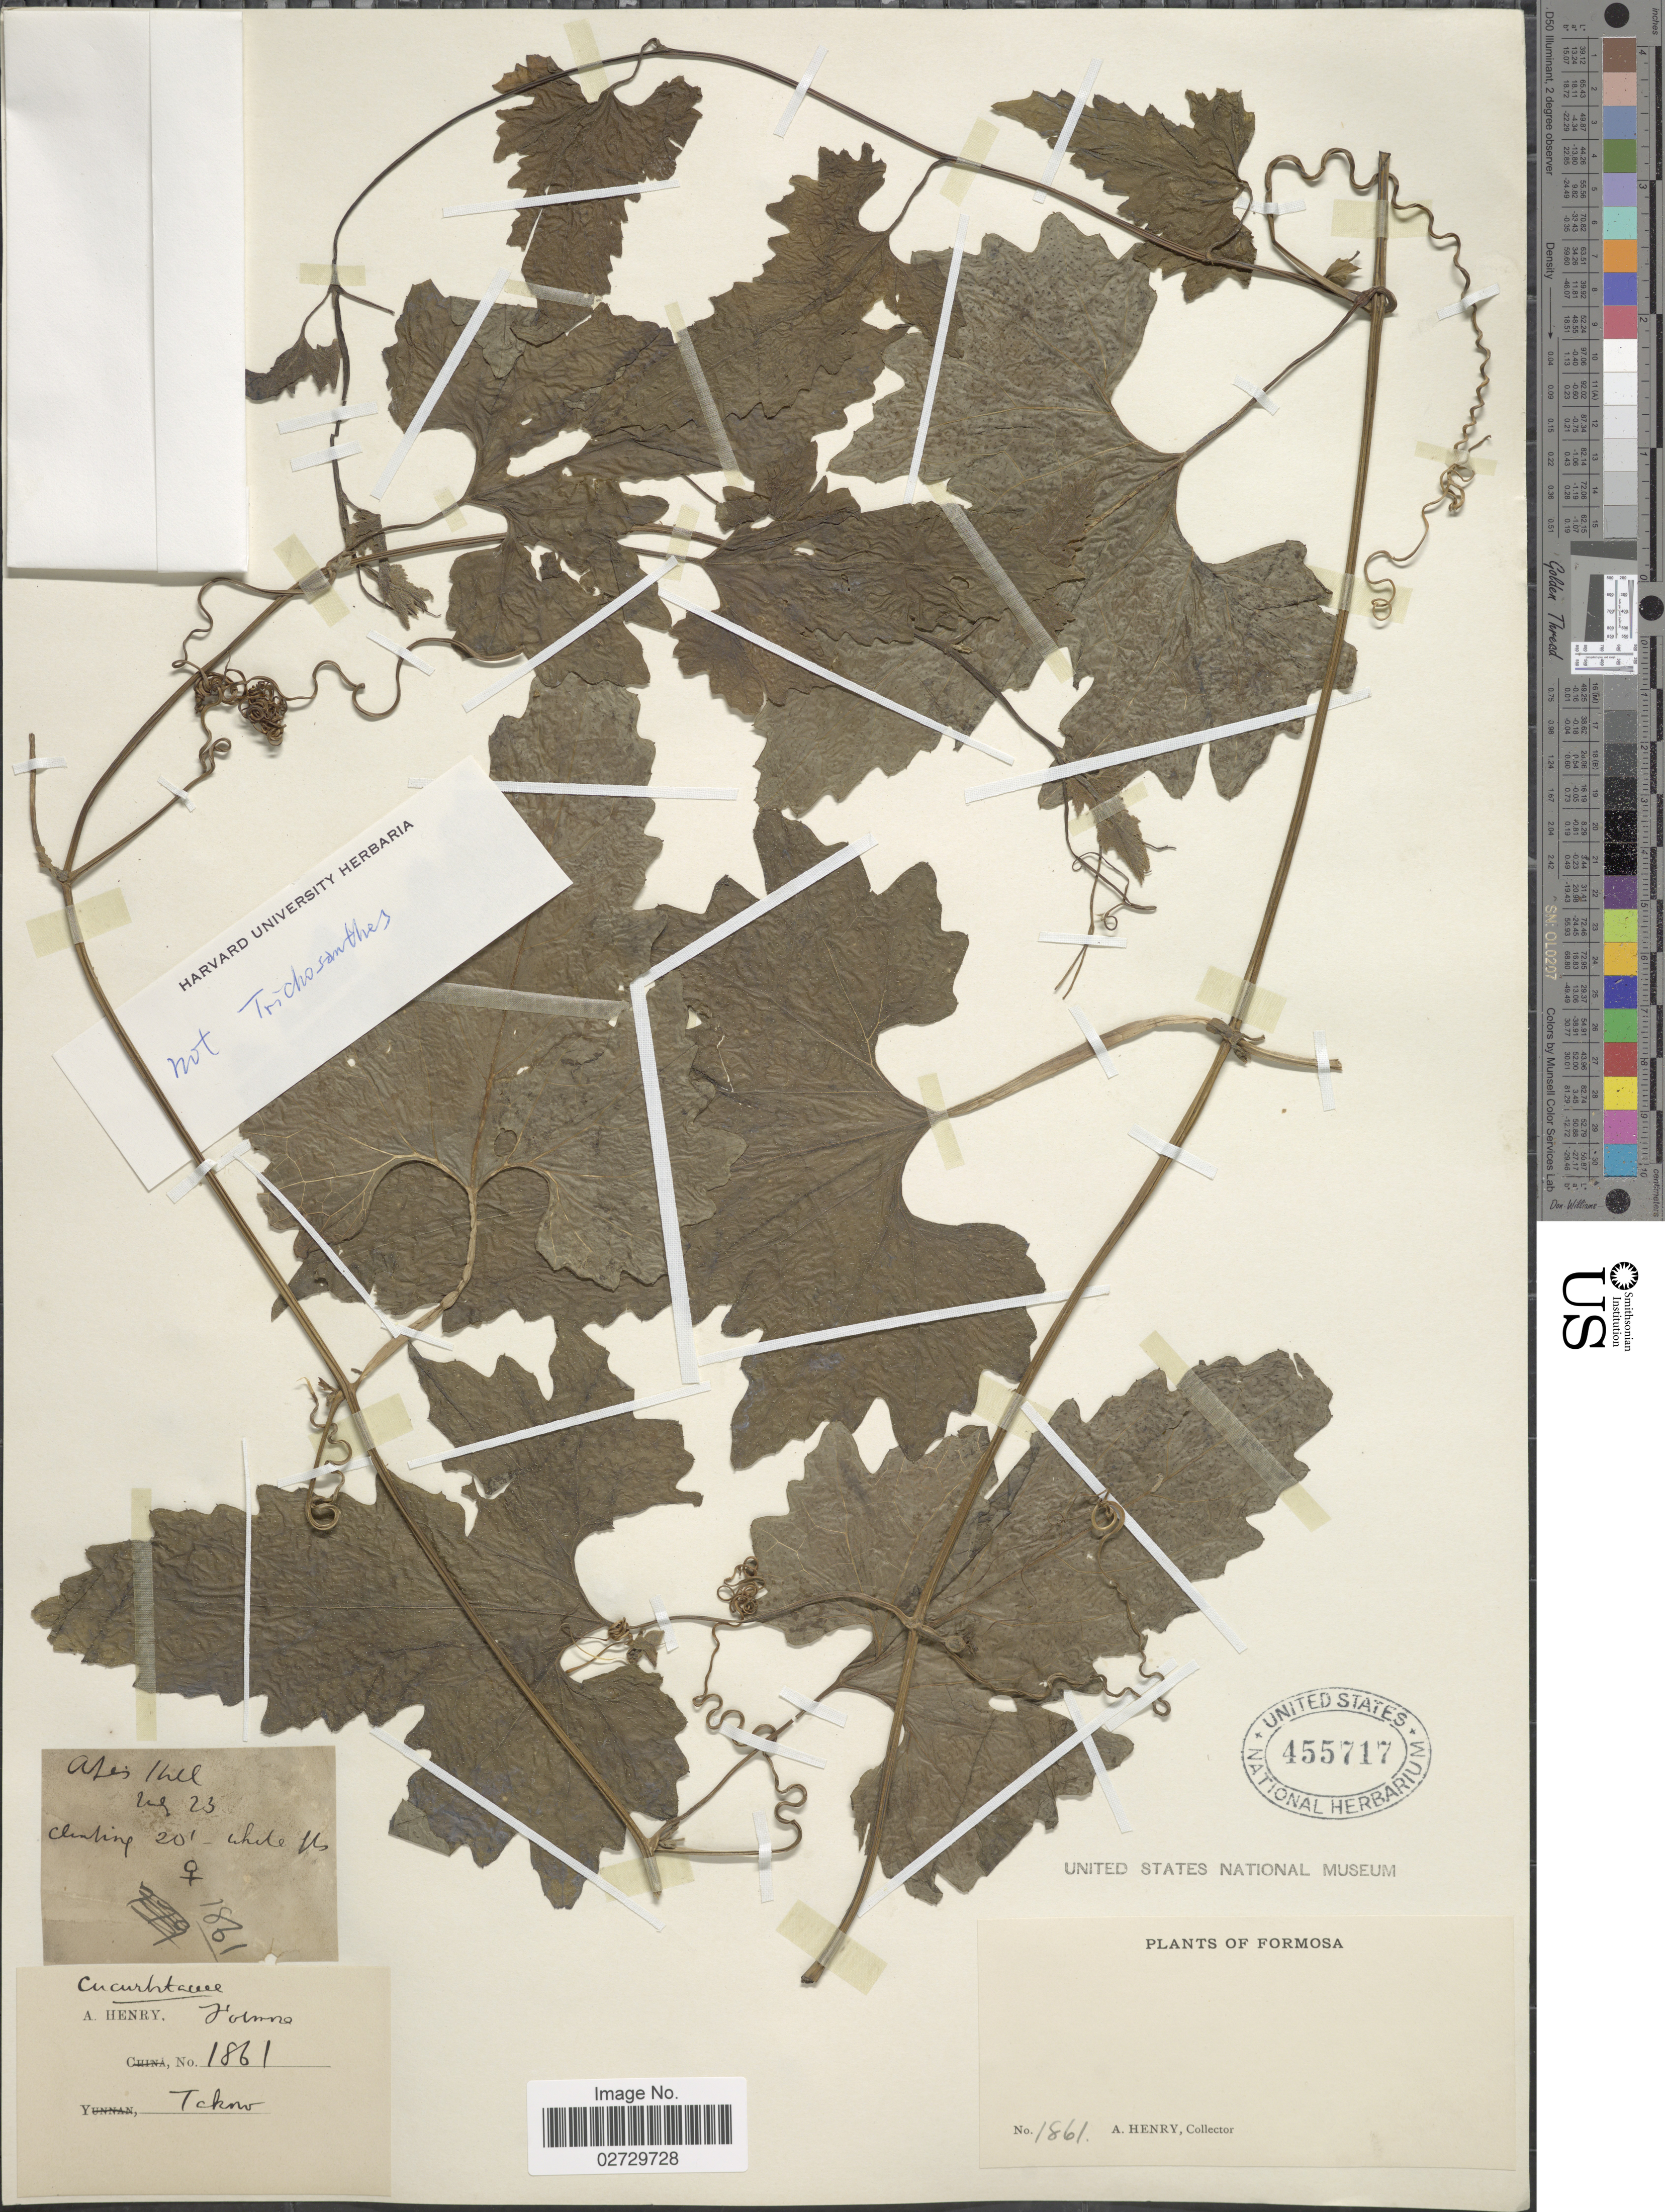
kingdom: Plantae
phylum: Tracheophyta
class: Magnoliopsida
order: Cucurbitales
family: Cucurbitaceae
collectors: A. Henry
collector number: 1861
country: Taiwan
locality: Formosa. Takow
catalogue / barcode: US 455717